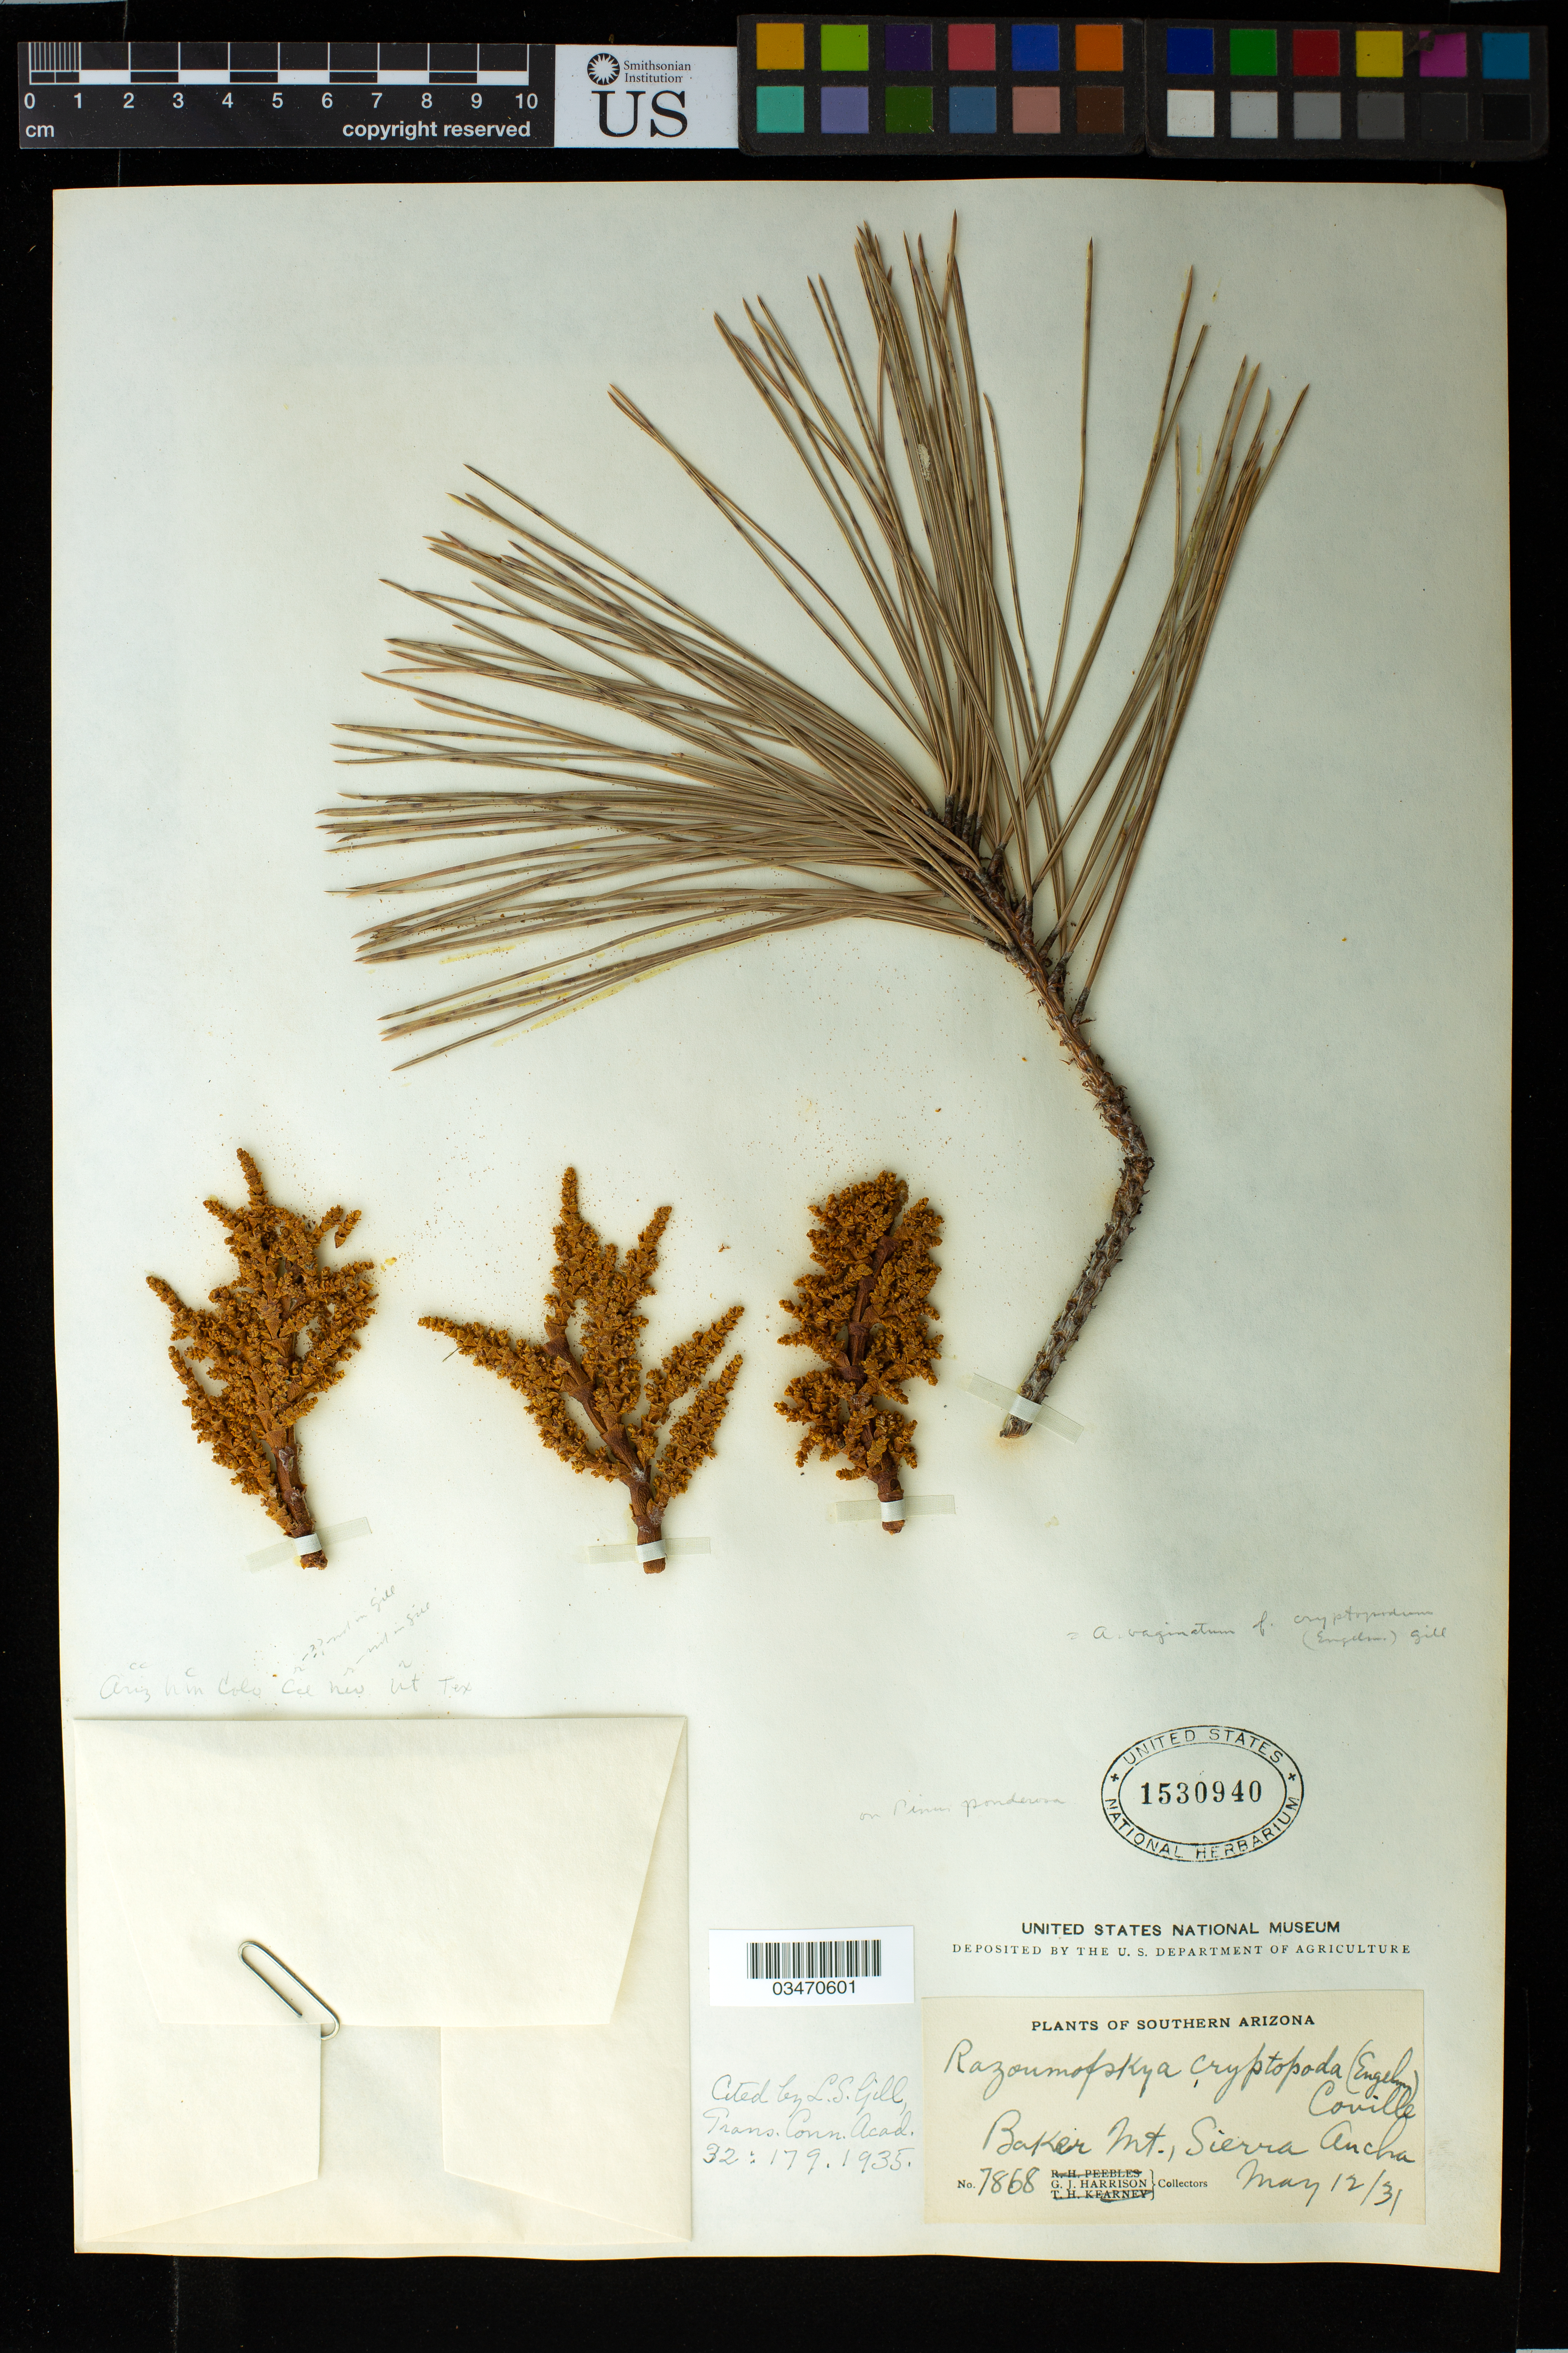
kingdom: Plantae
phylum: Tracheophyta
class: Magnoliopsida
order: Santalales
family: Viscaceae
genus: Arceuthobium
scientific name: Arceuthobium vaginatum f. cryptopodum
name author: (Engelm.) L.S. Gill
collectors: G. J. Harrison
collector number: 7868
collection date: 1931-05-12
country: United States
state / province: Arizona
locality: Sierra Ancha, Baker Mt.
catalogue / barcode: US 1530940